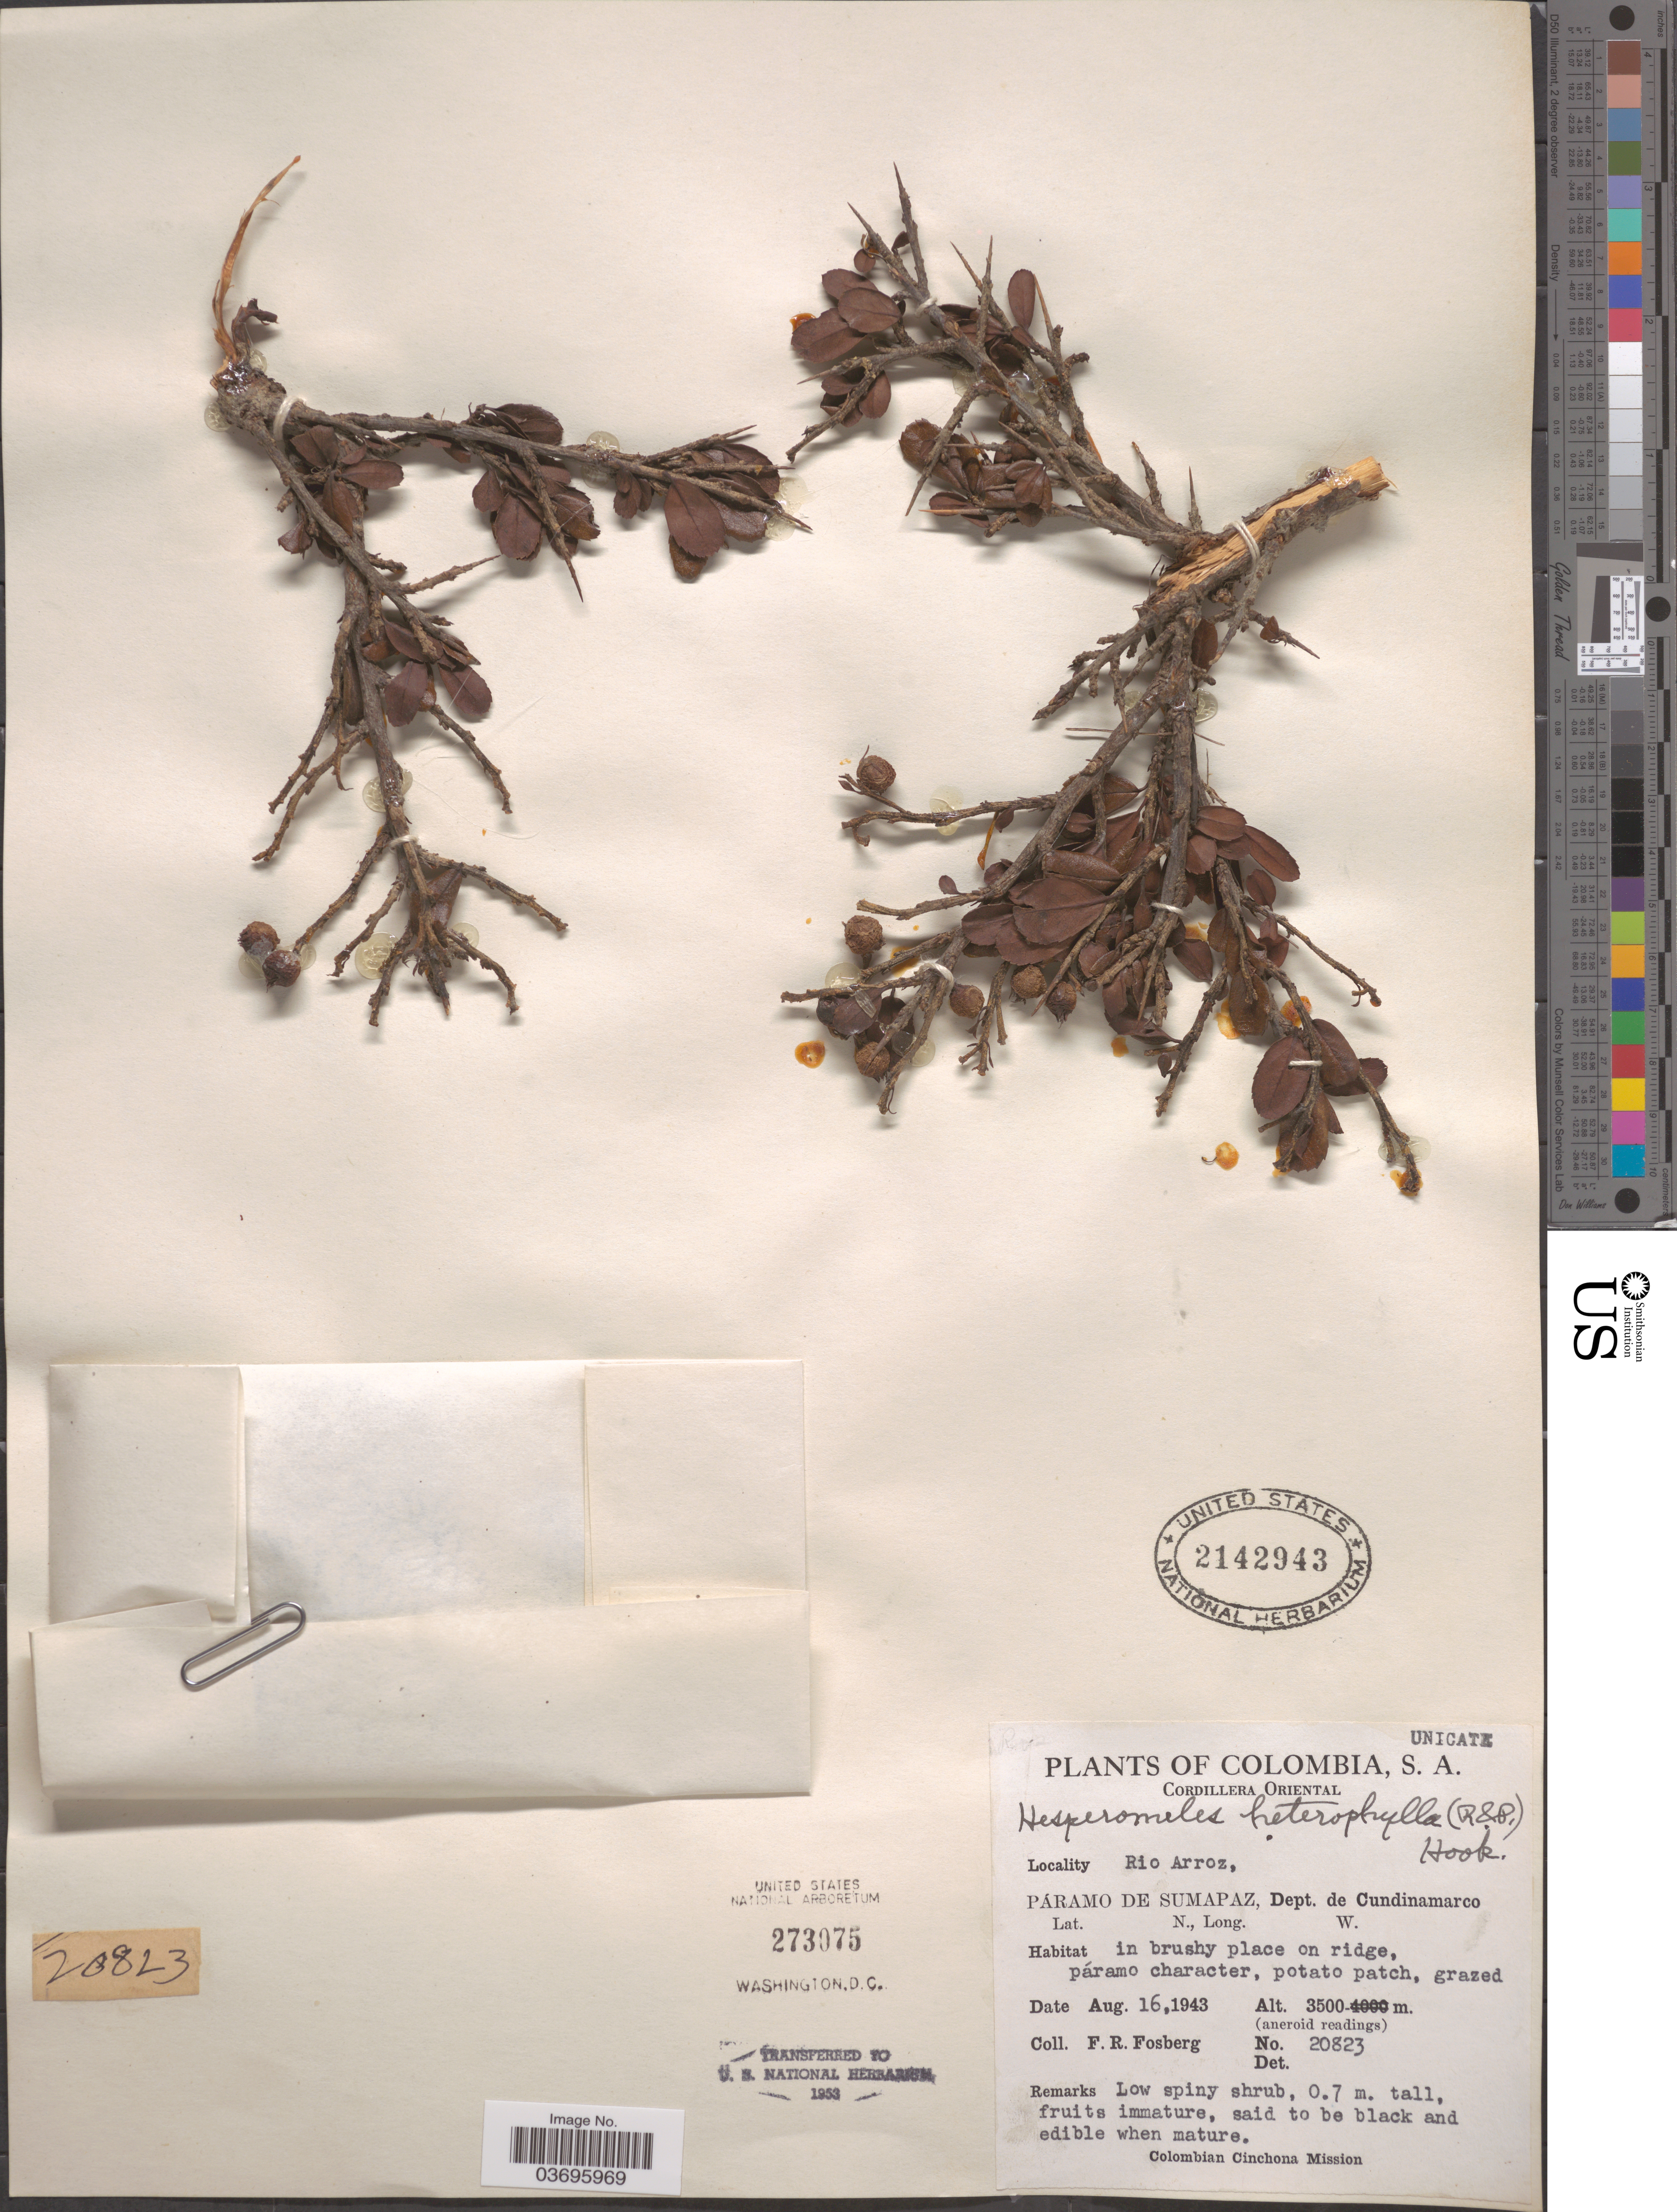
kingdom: Plantae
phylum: Tracheophyta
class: Magnoliopsida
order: Rosales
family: Rosaceae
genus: Hesperomeles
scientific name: Hesperomeles heterophylla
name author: (Ruiz & Pav.) Hook.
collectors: F. R. Fosberg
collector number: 20823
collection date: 1943-08-16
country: Colombia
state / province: Cundinamarca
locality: Cordillera Oriental. Rio Arroz, Páramo de Sumapaz, Dept. de Cundinamarca.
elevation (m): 3500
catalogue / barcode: US 2142943